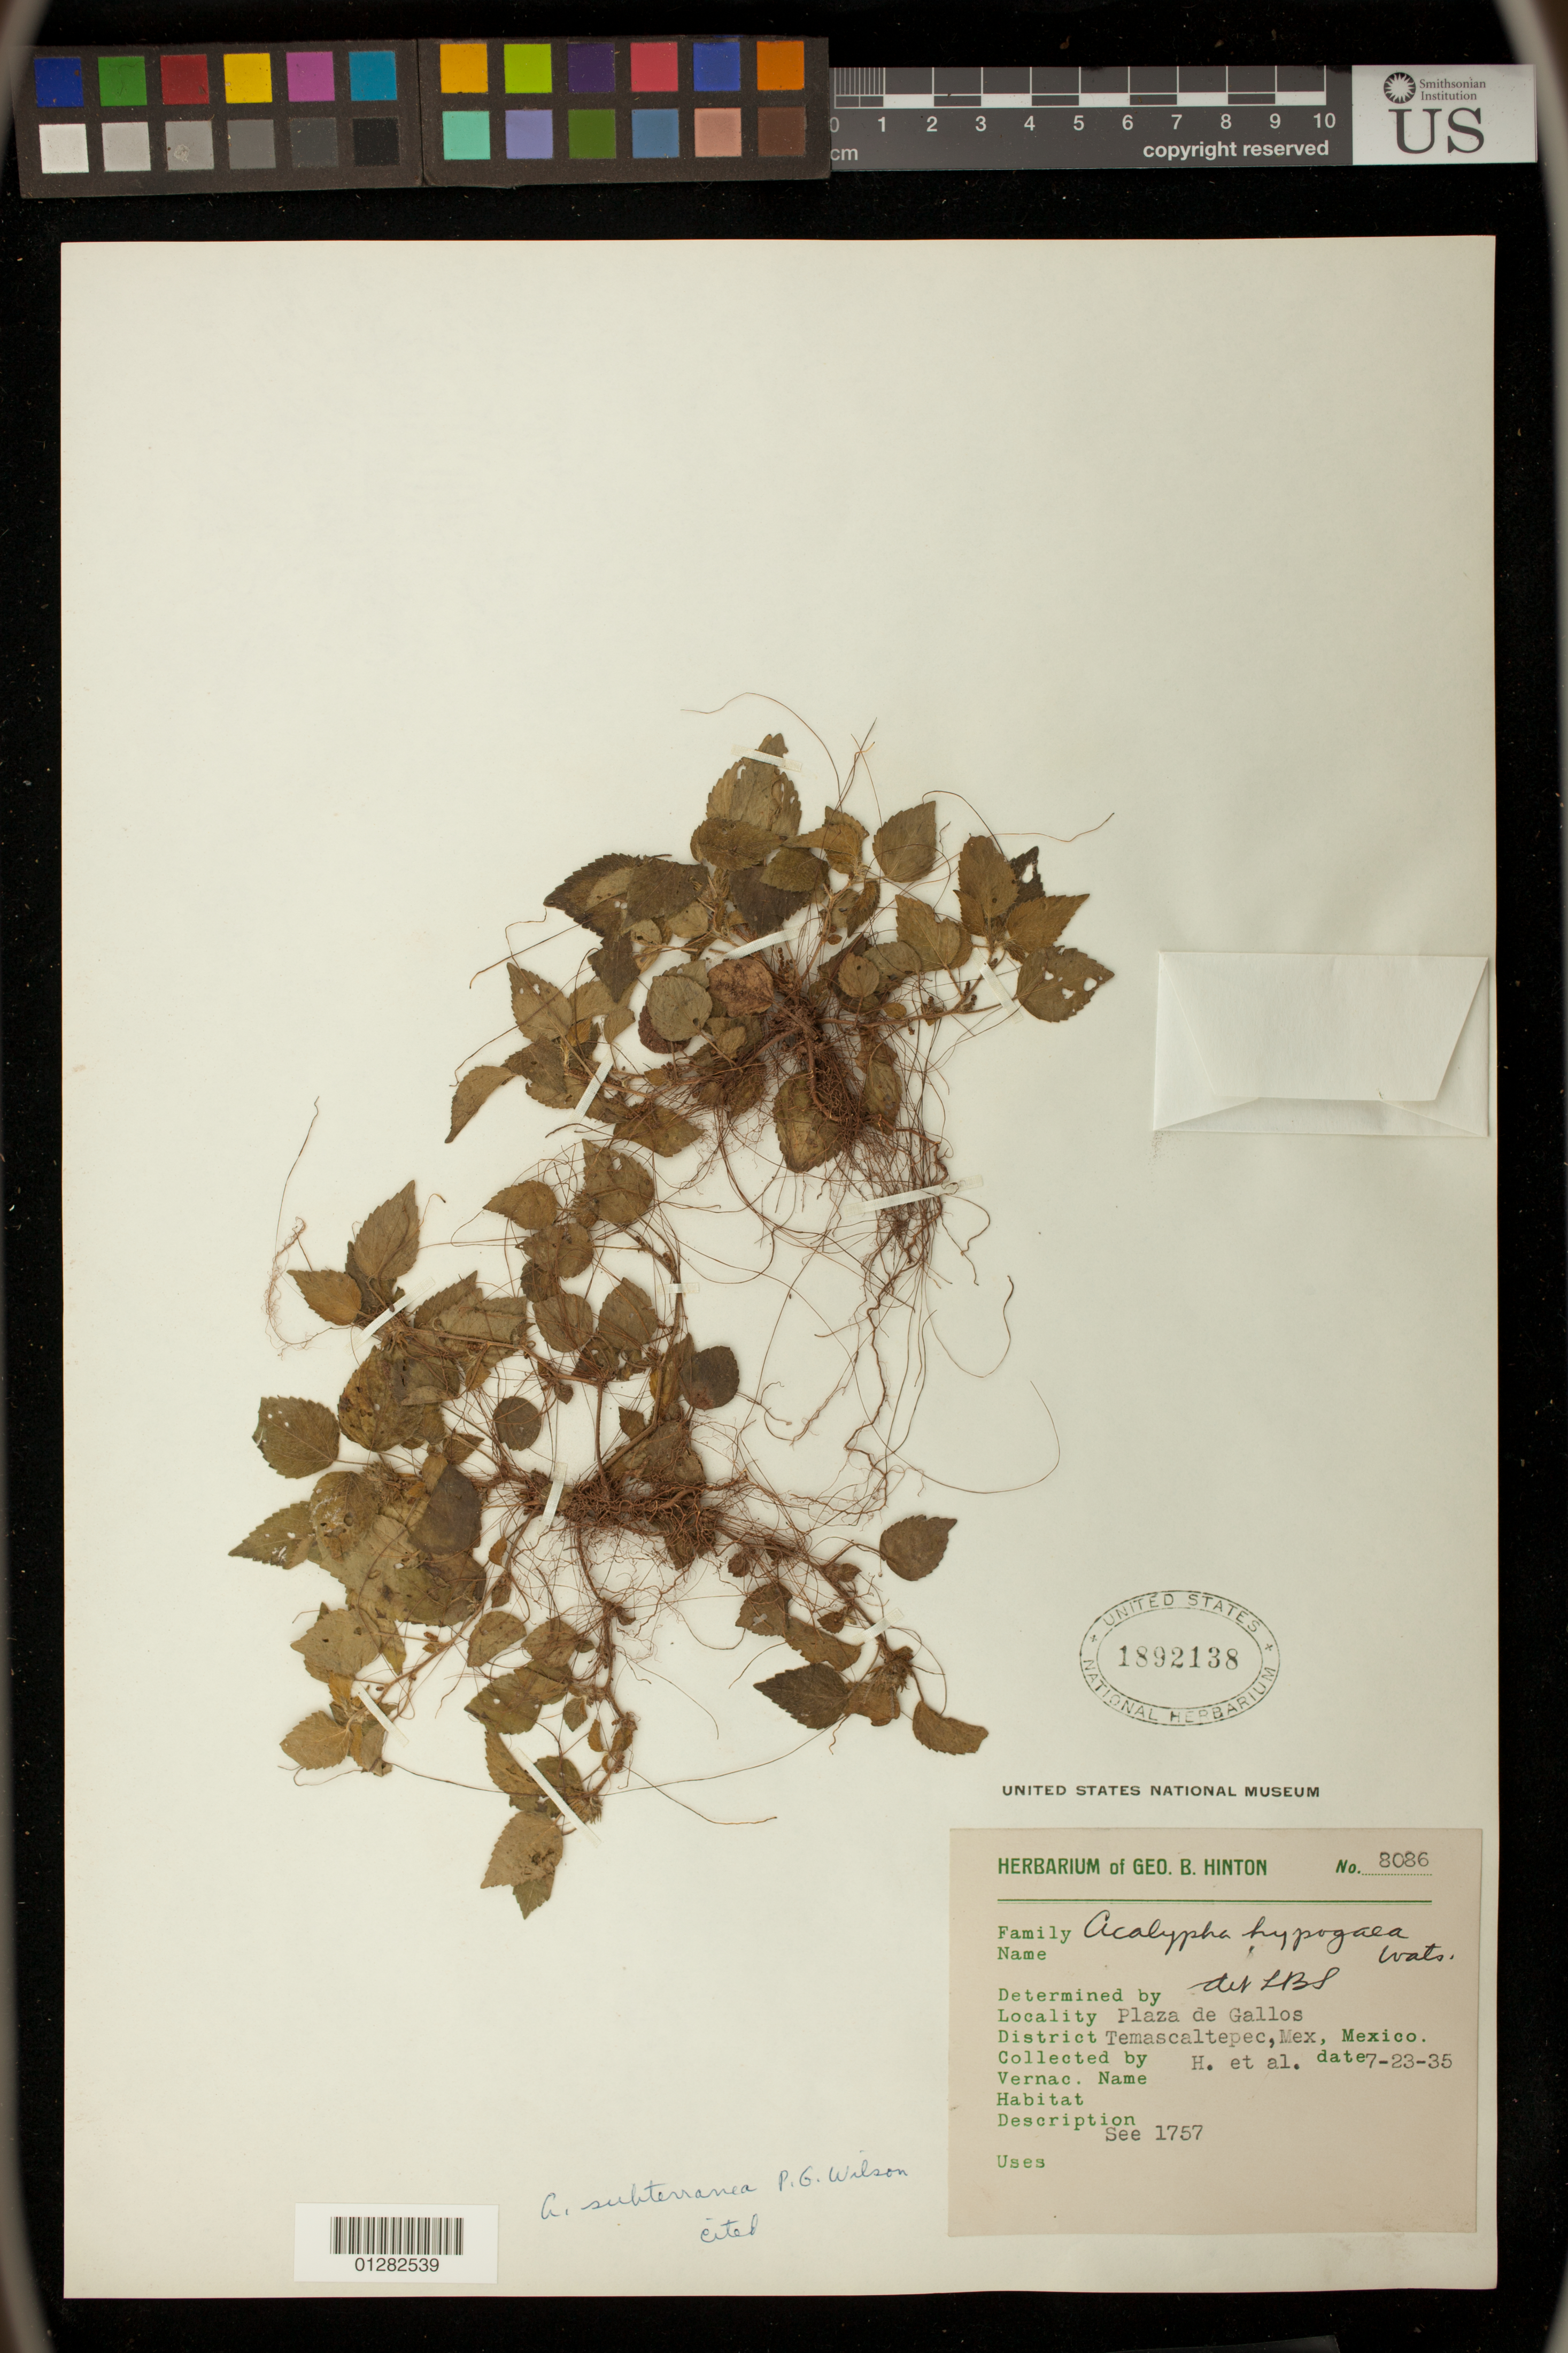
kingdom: Plantae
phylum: Tracheophyta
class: Magnoliopsida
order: Malpighiales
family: Euphorbiaceae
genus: Acalypha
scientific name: Acalypha subterranea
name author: Paul G. Wilson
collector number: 8086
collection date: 1935-07-23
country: Mexico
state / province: México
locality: Temascaltepec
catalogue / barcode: US 1892138